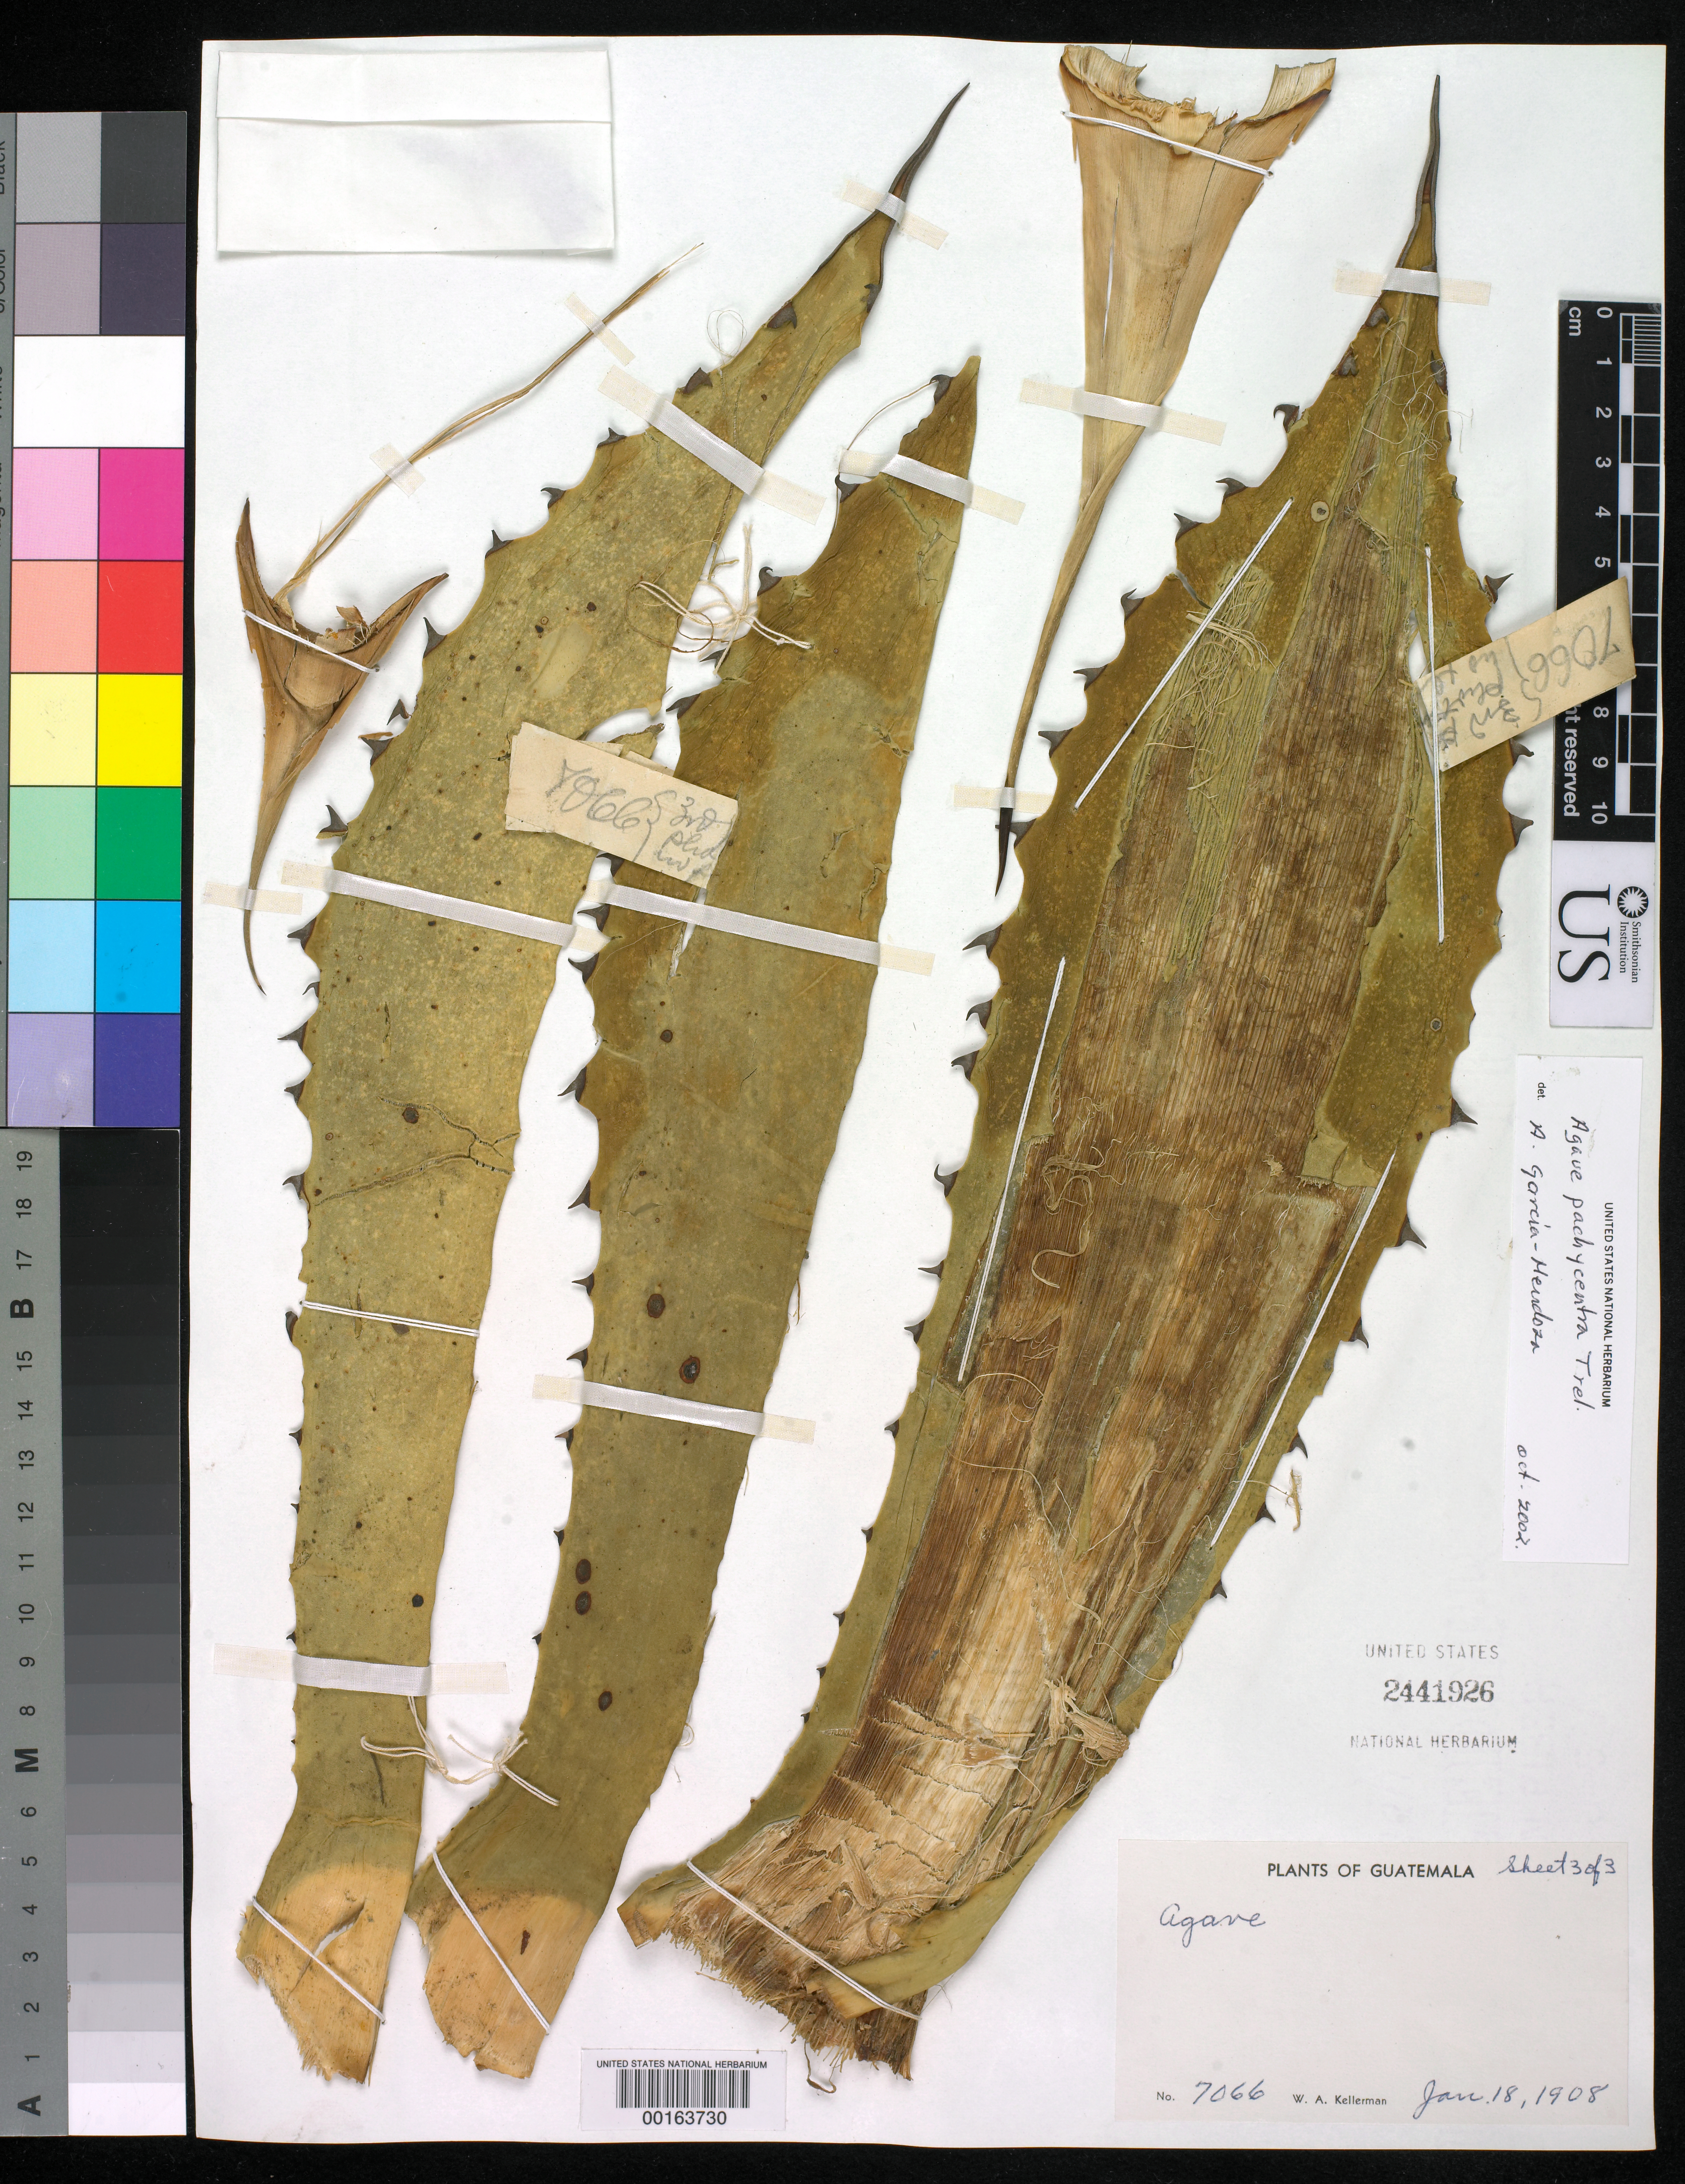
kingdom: Plantae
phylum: Tracheophyta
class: Liliopsida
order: Asparagales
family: Asparagaceae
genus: Agave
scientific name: Agave pachycentra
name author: Trel.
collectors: W. A. Kellerman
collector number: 7066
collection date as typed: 10 Jan 1908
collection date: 1908-01-10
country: Guatemala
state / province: Jalapa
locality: El Rancho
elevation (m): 305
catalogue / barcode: US 2441926